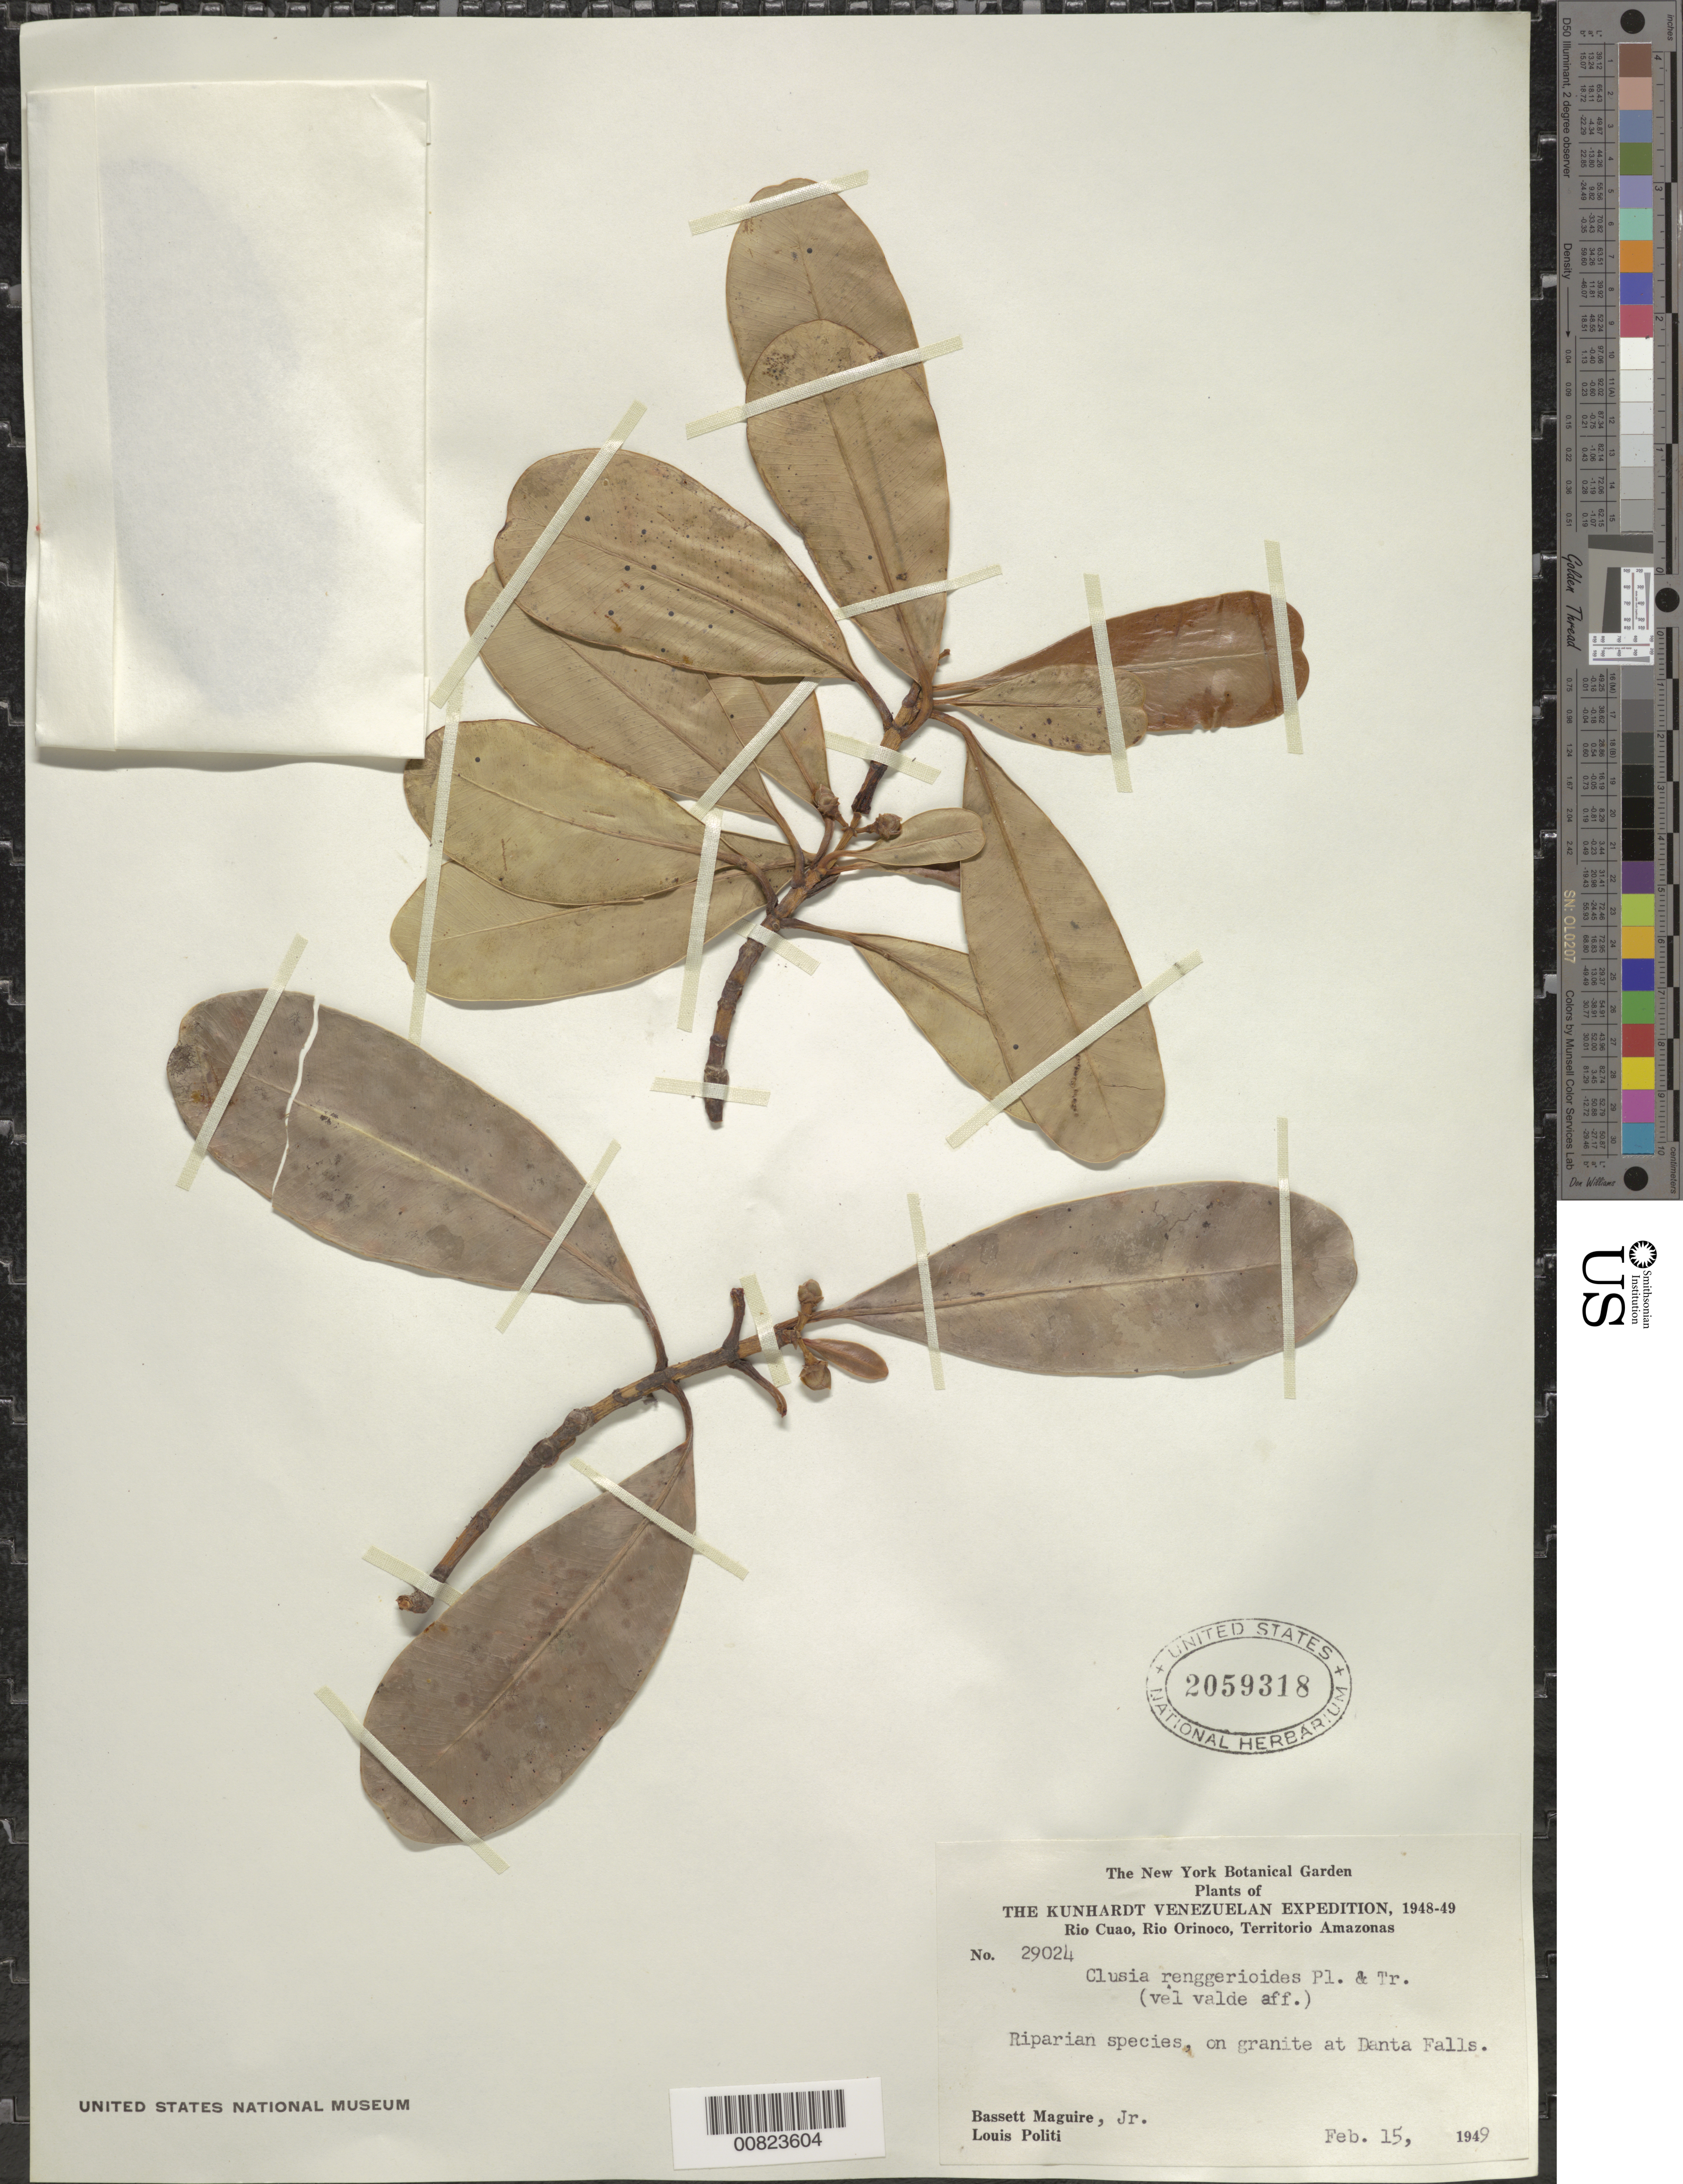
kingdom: Plantae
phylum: Tracheophyta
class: Magnoliopsida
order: Malpighiales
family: Clusiaceae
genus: Clusia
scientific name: Clusia renggerioides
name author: Planch. & Triana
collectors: B. Maguire & L. Politi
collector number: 29024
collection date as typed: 15-Mar-49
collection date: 1949-03-15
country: Venezuela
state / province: Amazonas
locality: Cerro Sipapo (Paráque), Río Cuao, Danta (Tapir) Falls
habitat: On granite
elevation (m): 142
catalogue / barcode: US 2059318